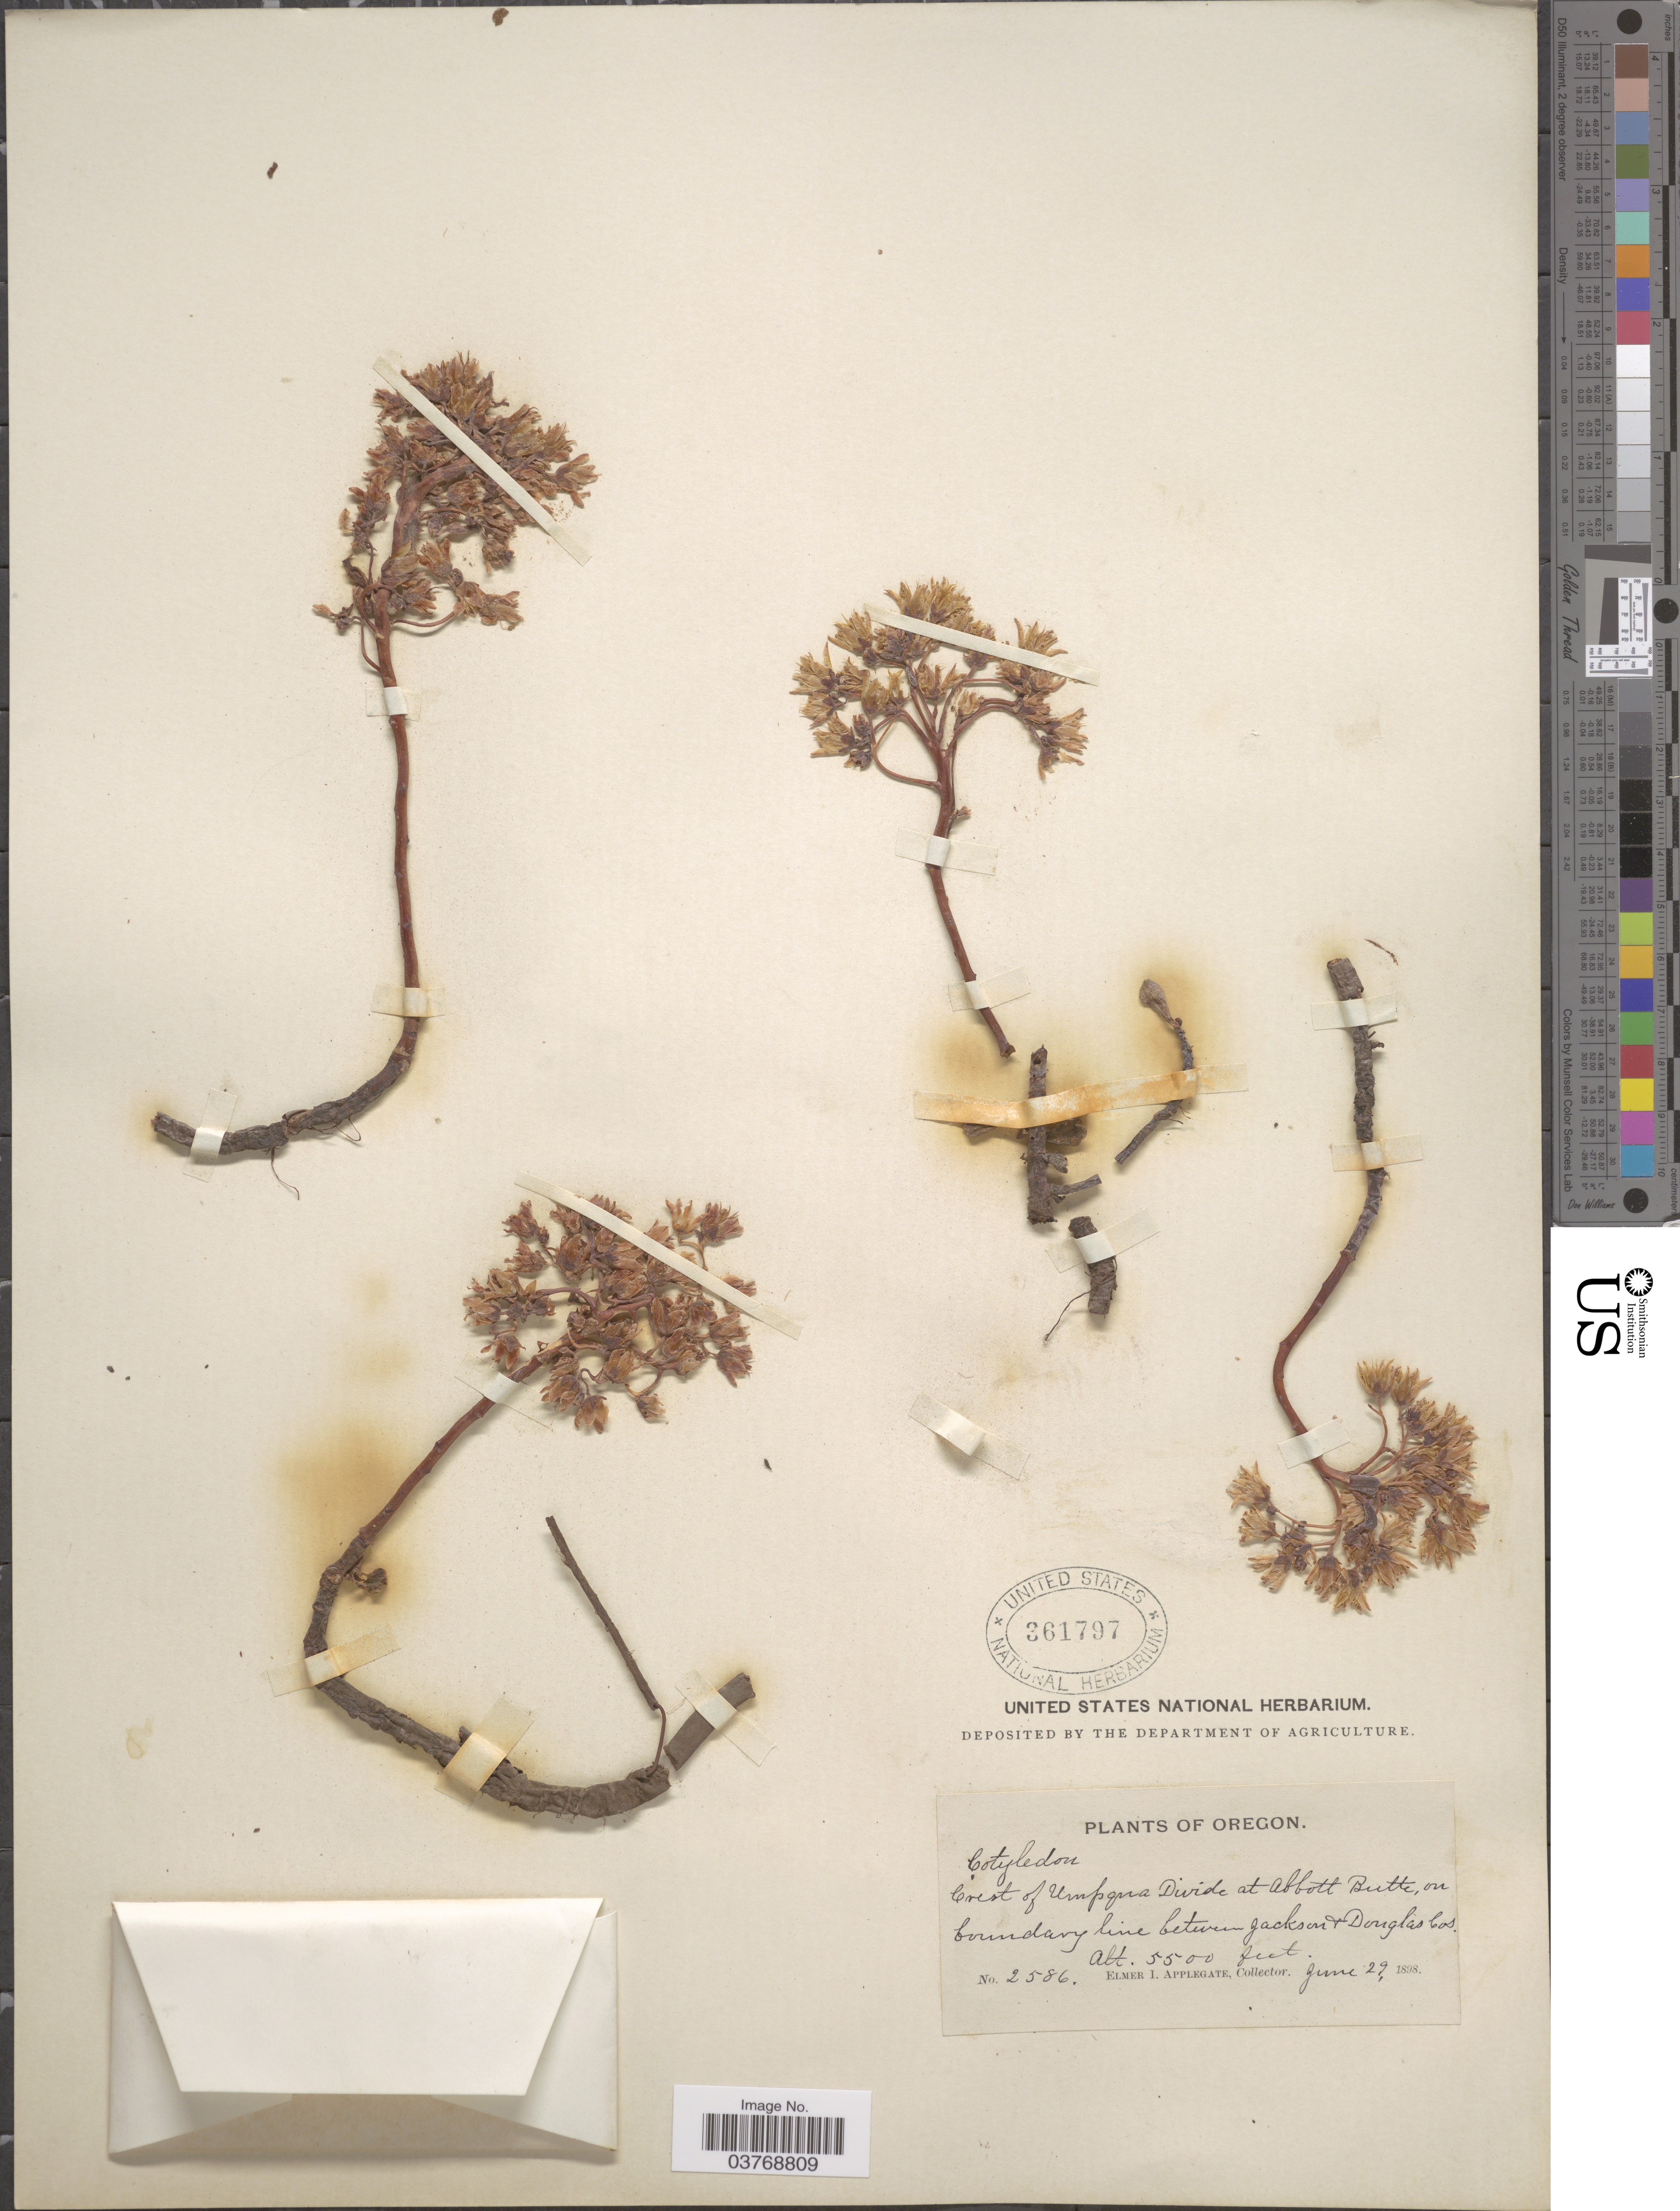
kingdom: Plantae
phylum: Tracheophyta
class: Magnoliopsida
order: Saxifragales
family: Crassulaceae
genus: Sedum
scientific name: Sedum sp.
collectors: E. I. Applegate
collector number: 2586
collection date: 1898-06-29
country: United States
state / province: Oregon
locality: Crest of Umpqua Divide at Albott Butte, on boundary line between Jackson & Douglas Cos.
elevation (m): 1676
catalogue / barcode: US 361797